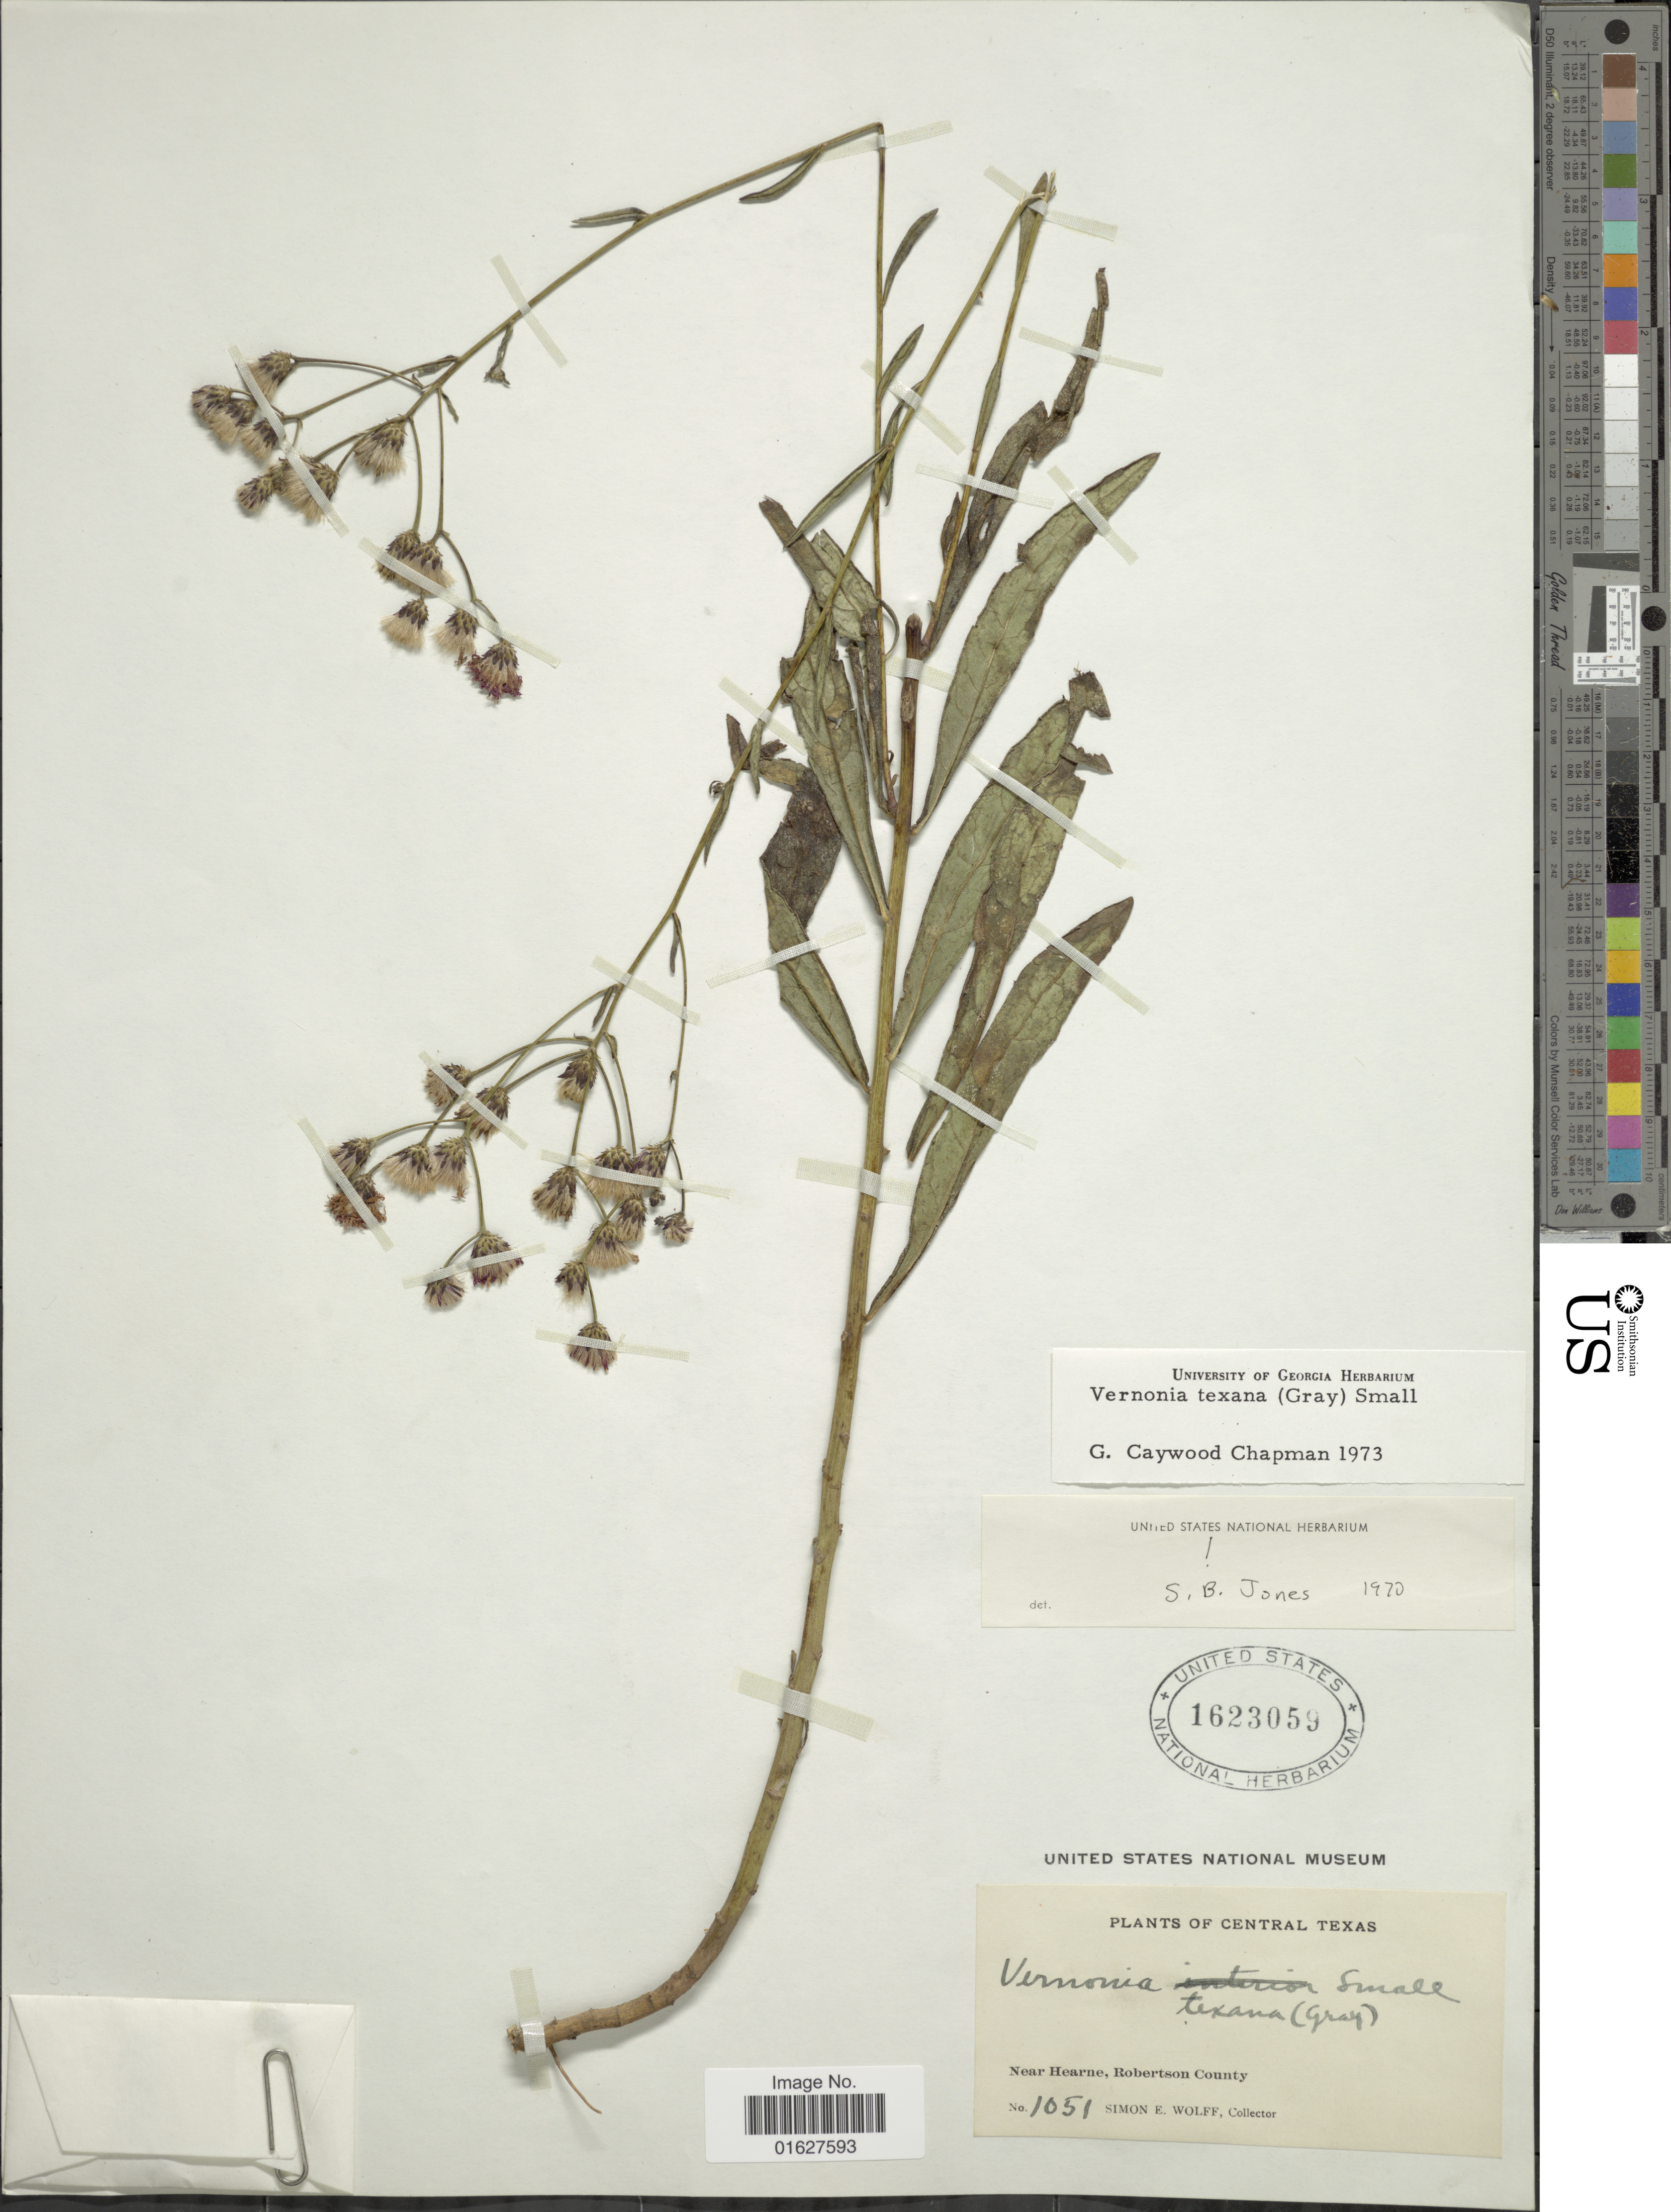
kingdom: Plantae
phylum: Tracheophyta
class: Magnoliopsida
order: Asterales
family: Asteraceae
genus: Vernonia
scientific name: Vernonia texana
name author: (A. Gray) Small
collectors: S. E. Wolff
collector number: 1051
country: United States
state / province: Texas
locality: Texas. Near Hearne, Robertson County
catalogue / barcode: US 1623059